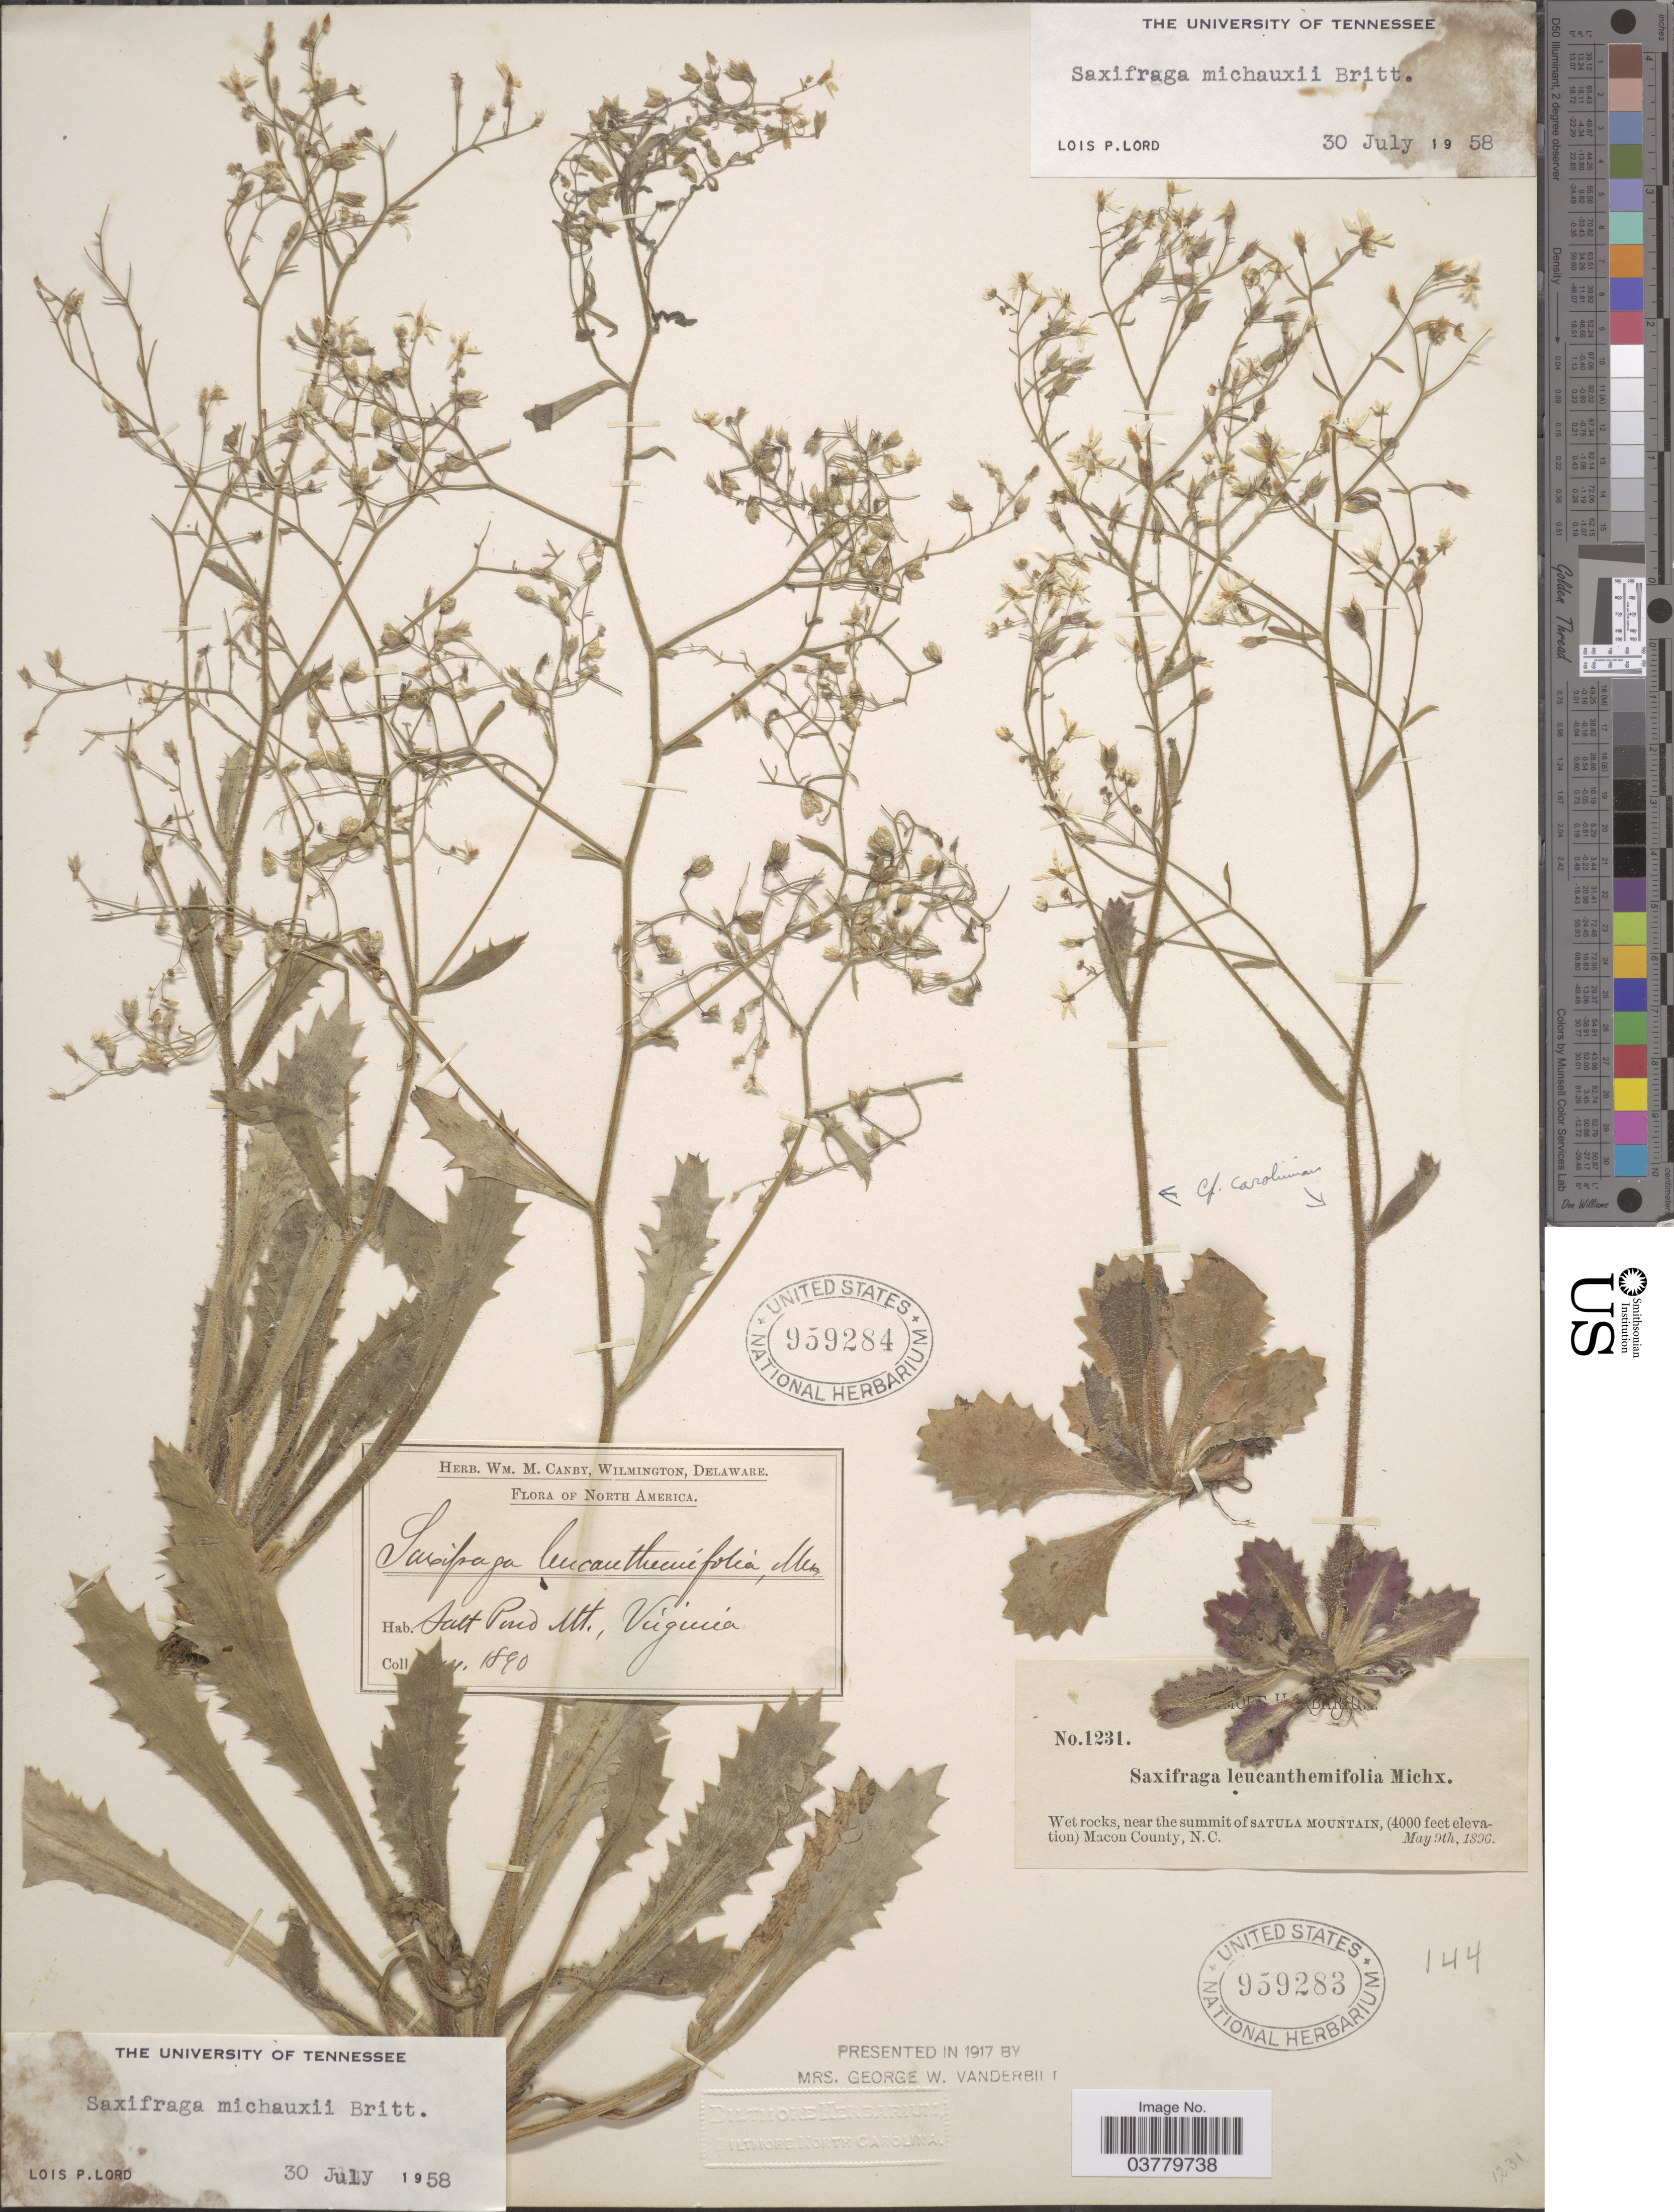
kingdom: Plantae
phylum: Tracheophyta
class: Magnoliopsida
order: Saxifragales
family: Saxifragaceae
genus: Micranthes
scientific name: Micranthes petiolaris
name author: (Raf.) Bush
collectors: ex herb. Biltmore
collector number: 1231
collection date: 1896-05-09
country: United States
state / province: North Carolina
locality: Wet rocks, near the summit of Satula Mountain, Macon County.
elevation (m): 1219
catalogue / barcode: US 959283-2